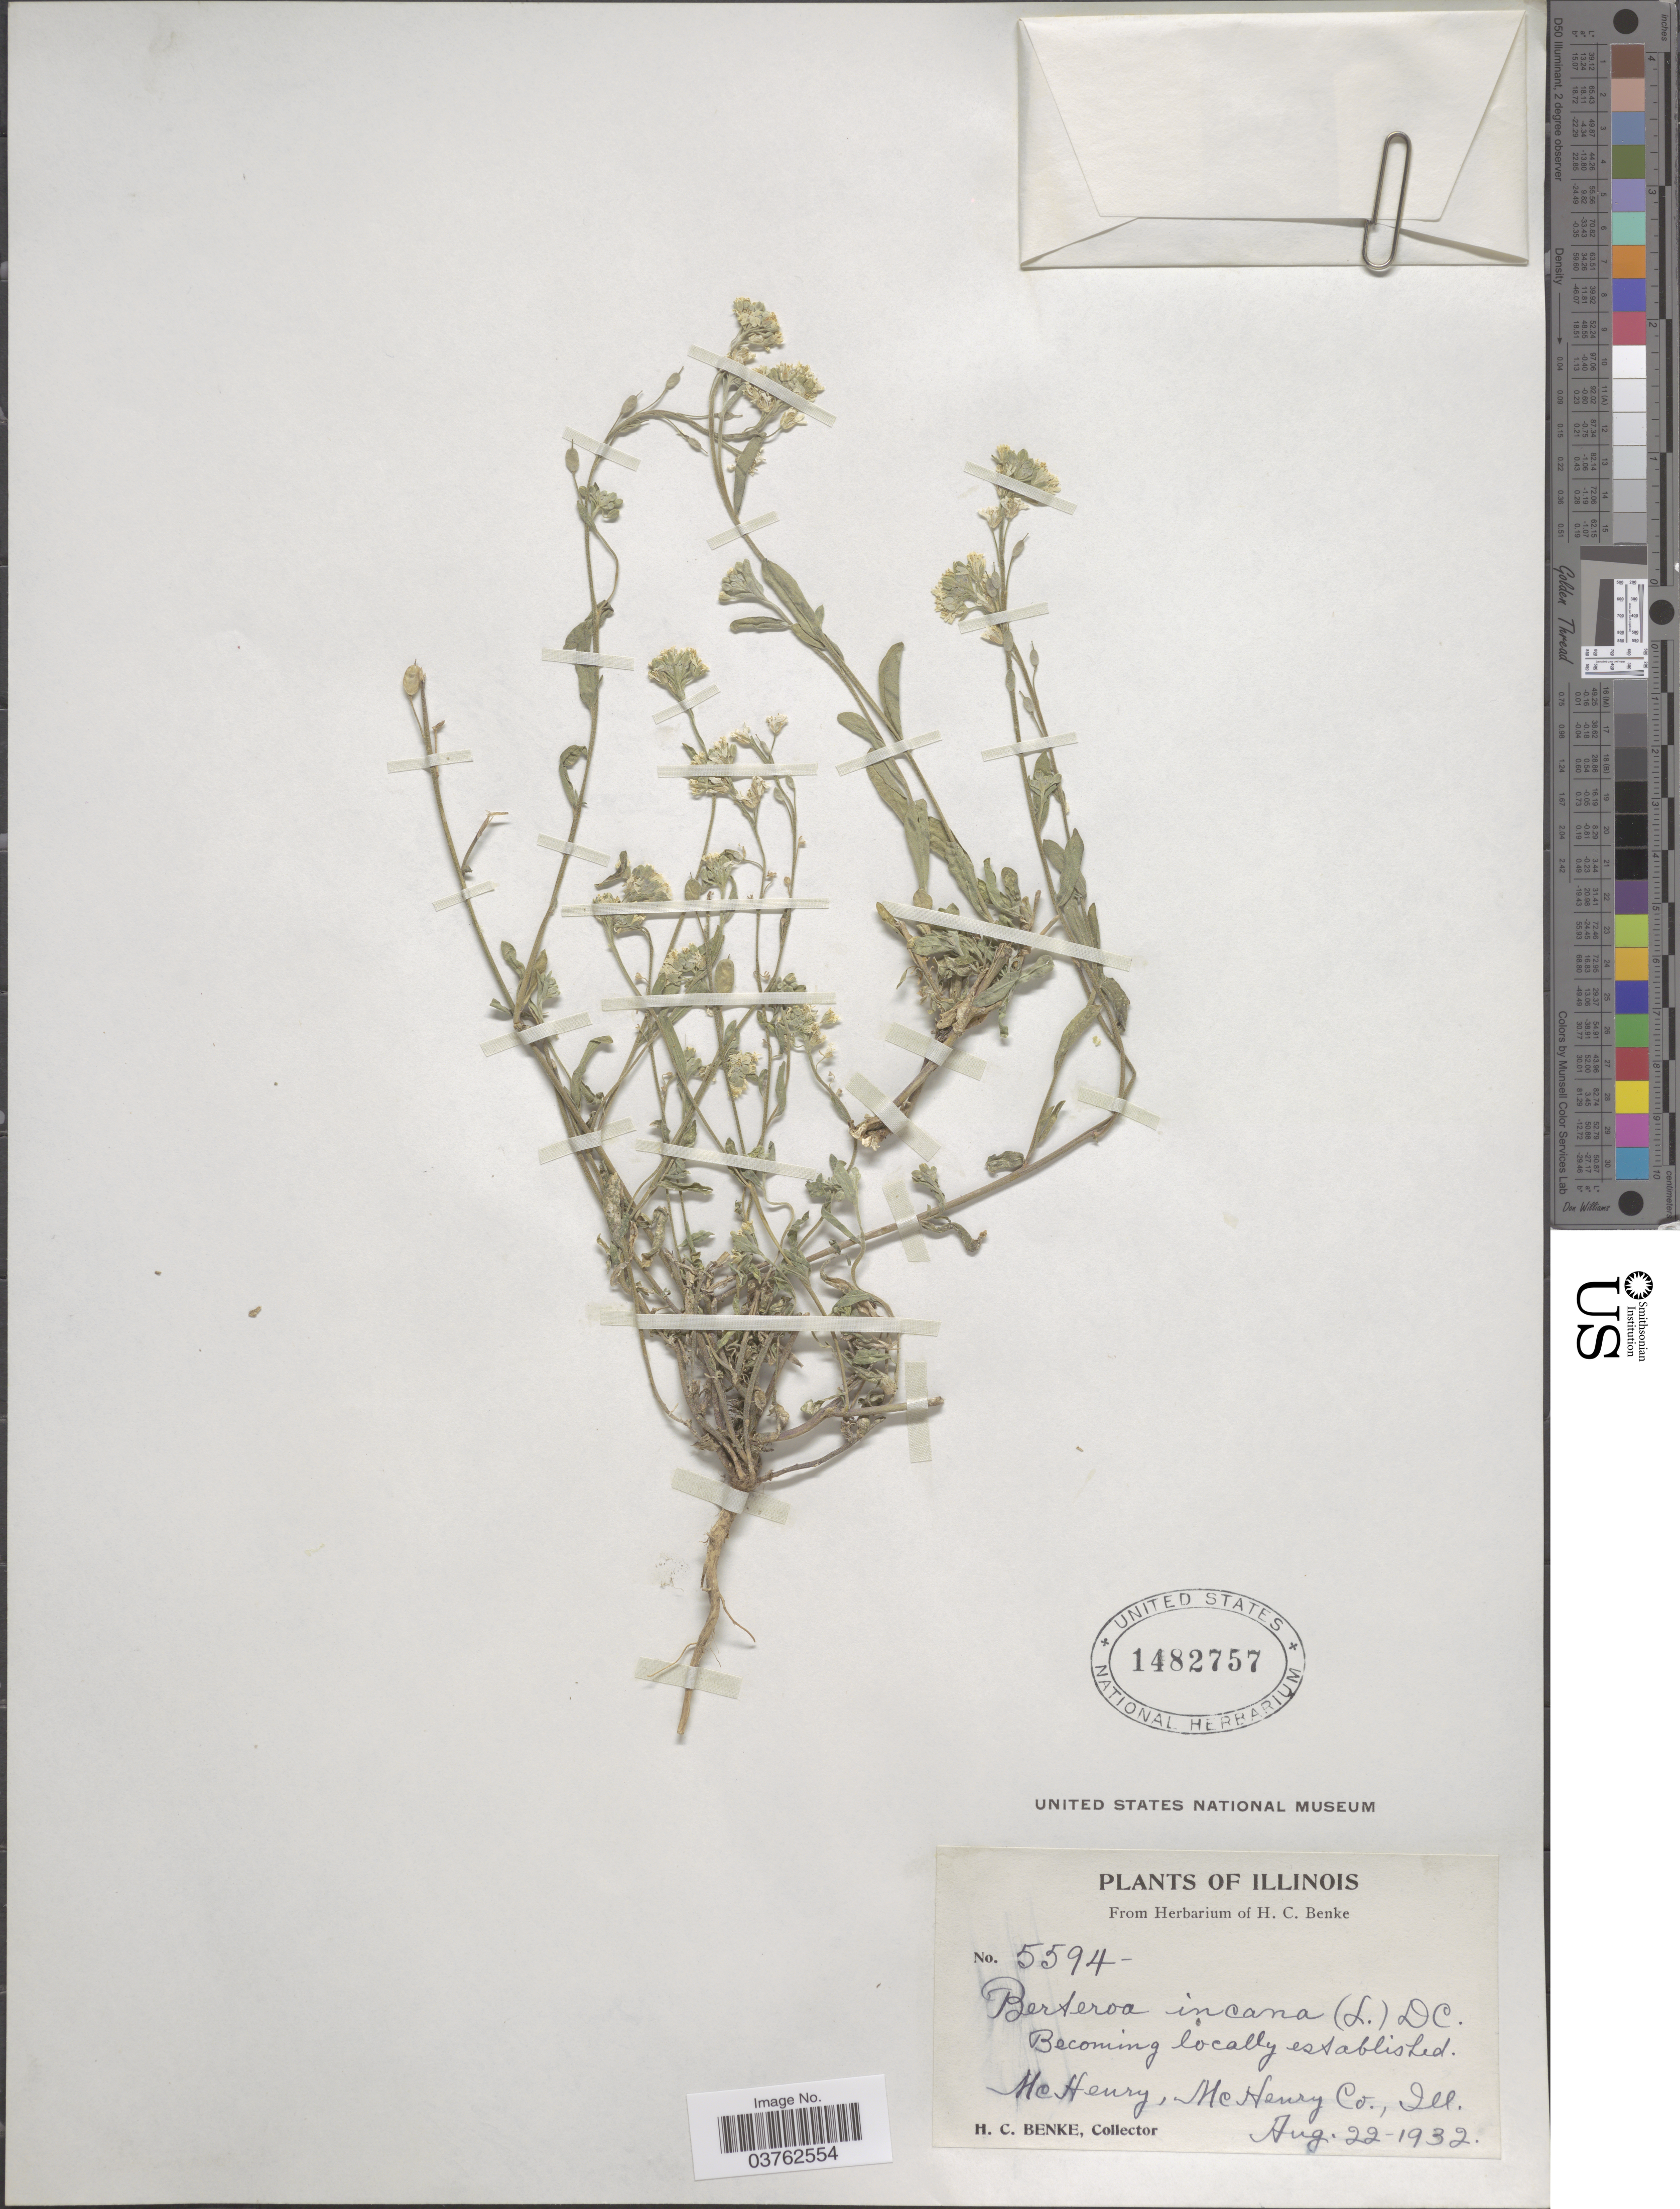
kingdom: Plantae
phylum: Tracheophyta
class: Magnoliopsida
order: Brassicales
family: Brassicaceae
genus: Berteroa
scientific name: Berteroa incana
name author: (L.) DC.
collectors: H. Benke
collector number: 5594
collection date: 1932-08-22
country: United States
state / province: Illinois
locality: Mc Henry, Mc Henry Co.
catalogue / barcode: US 1482757